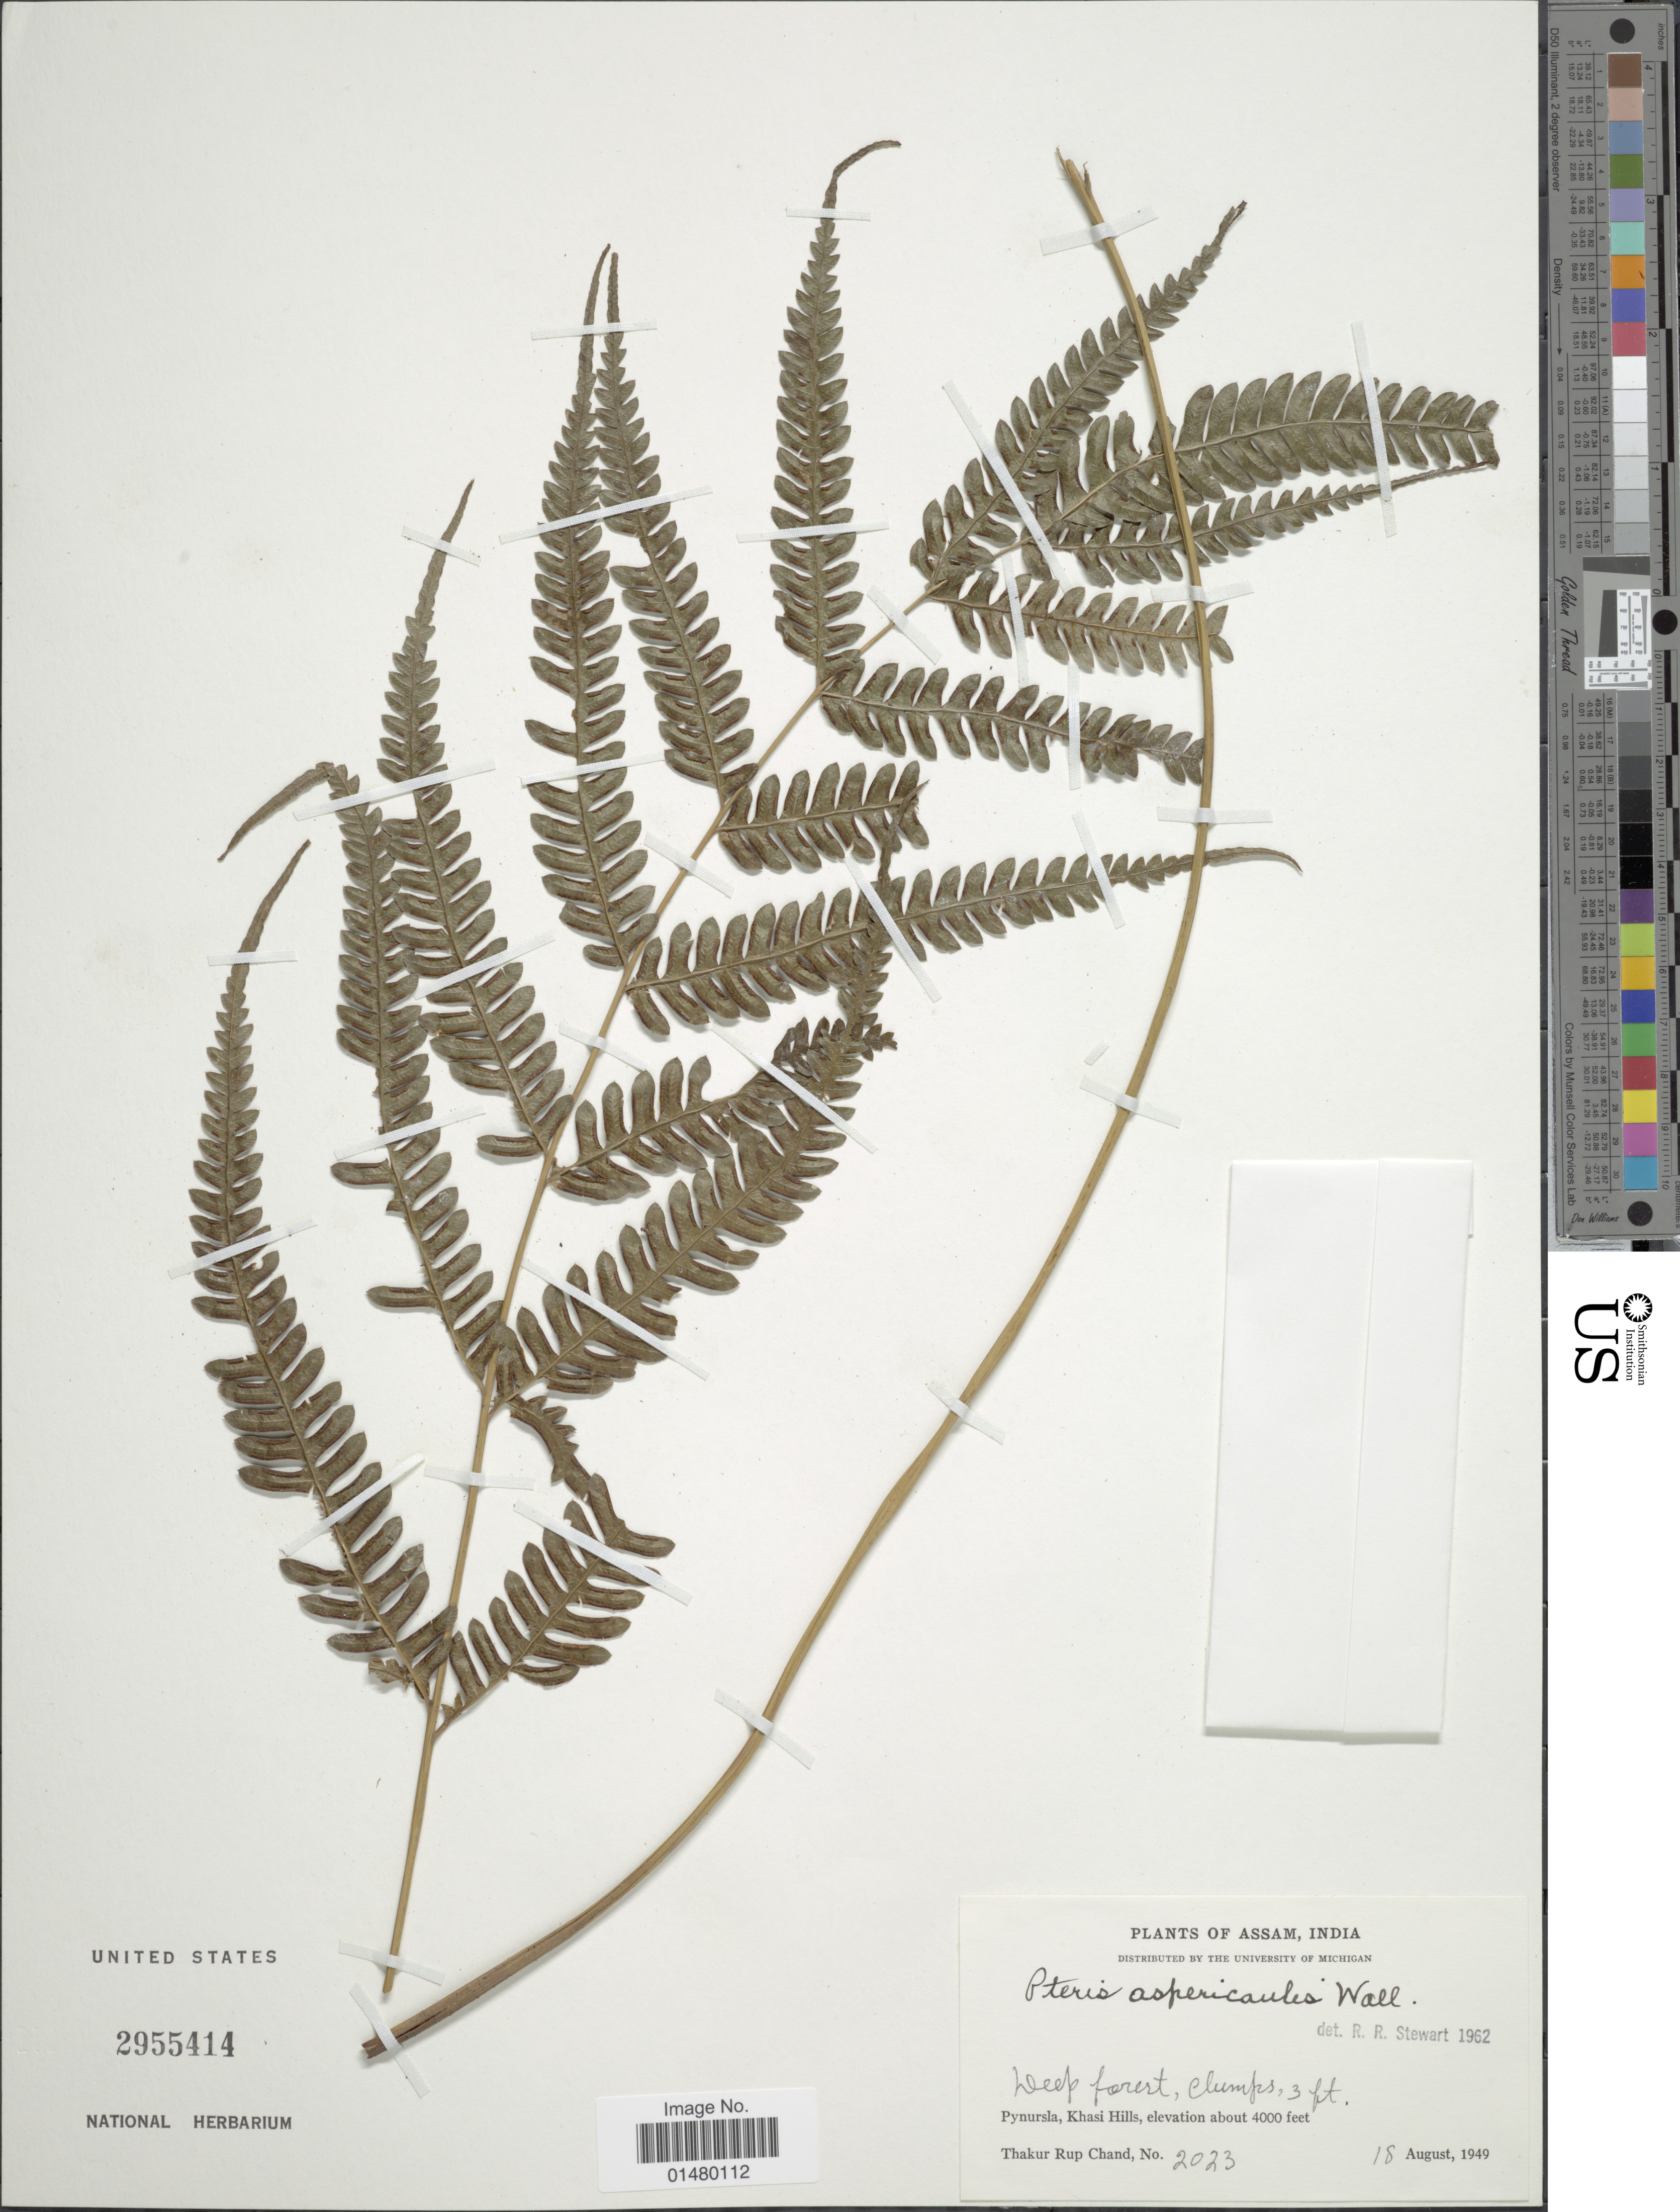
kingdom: Plantae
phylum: Tracheophyta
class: Polypodiopsida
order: Polypodiales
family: Pteridaceae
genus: Pteris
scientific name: Pteris aspericaulis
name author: Wall. ex Hieron.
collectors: T. R. Chand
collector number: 2023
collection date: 1949-08-18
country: India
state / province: Meghalaya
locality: Pynursla, Khasi Hills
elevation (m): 1219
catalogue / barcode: US 2955414